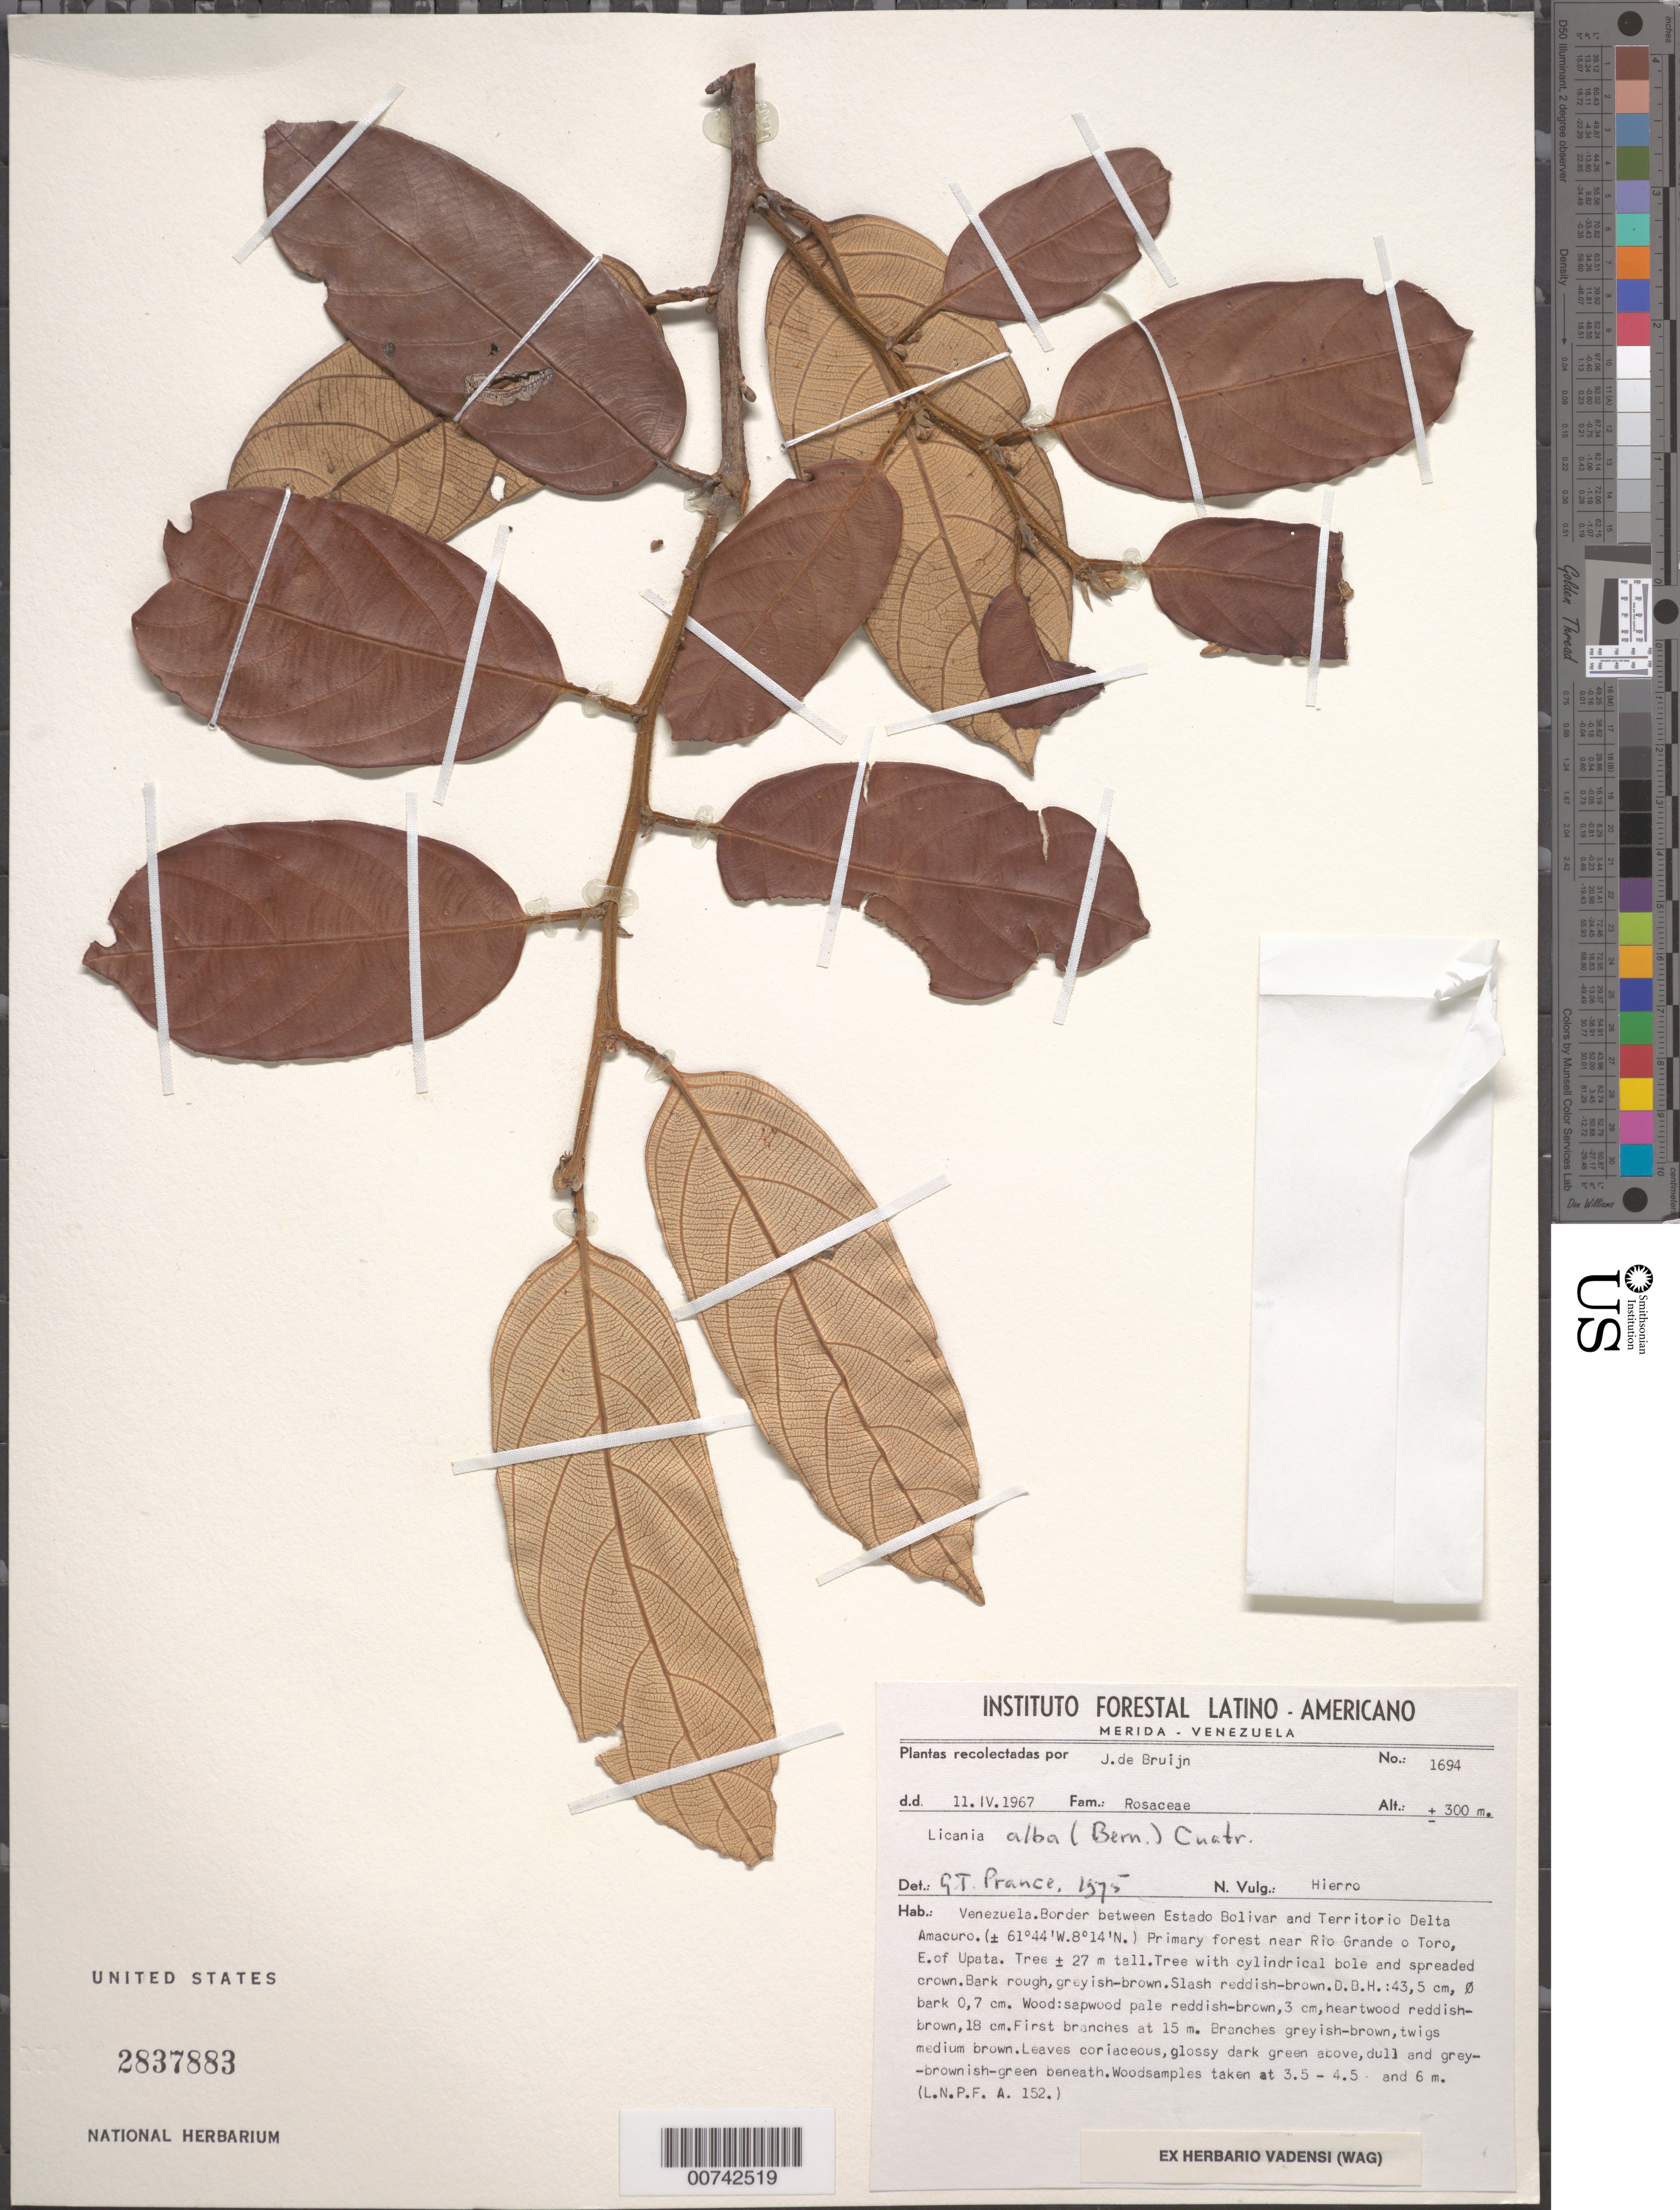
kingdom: Plantae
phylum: Tracheophyta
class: Magnoliopsida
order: Malpighiales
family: Chrysobalanaceae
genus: Licania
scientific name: Licania alba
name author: (Bernoulli) Cuatrec.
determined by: Prance, G. T.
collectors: J. Bruijn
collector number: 1694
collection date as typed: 11-Apr-67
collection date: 1967-04-11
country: Venezuela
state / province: Bolívar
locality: Estado Bolívar and Territorío Delta Amacuro border, near Río Grande o Toro, E of Upata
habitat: Primary forest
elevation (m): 300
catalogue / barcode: US 2837883